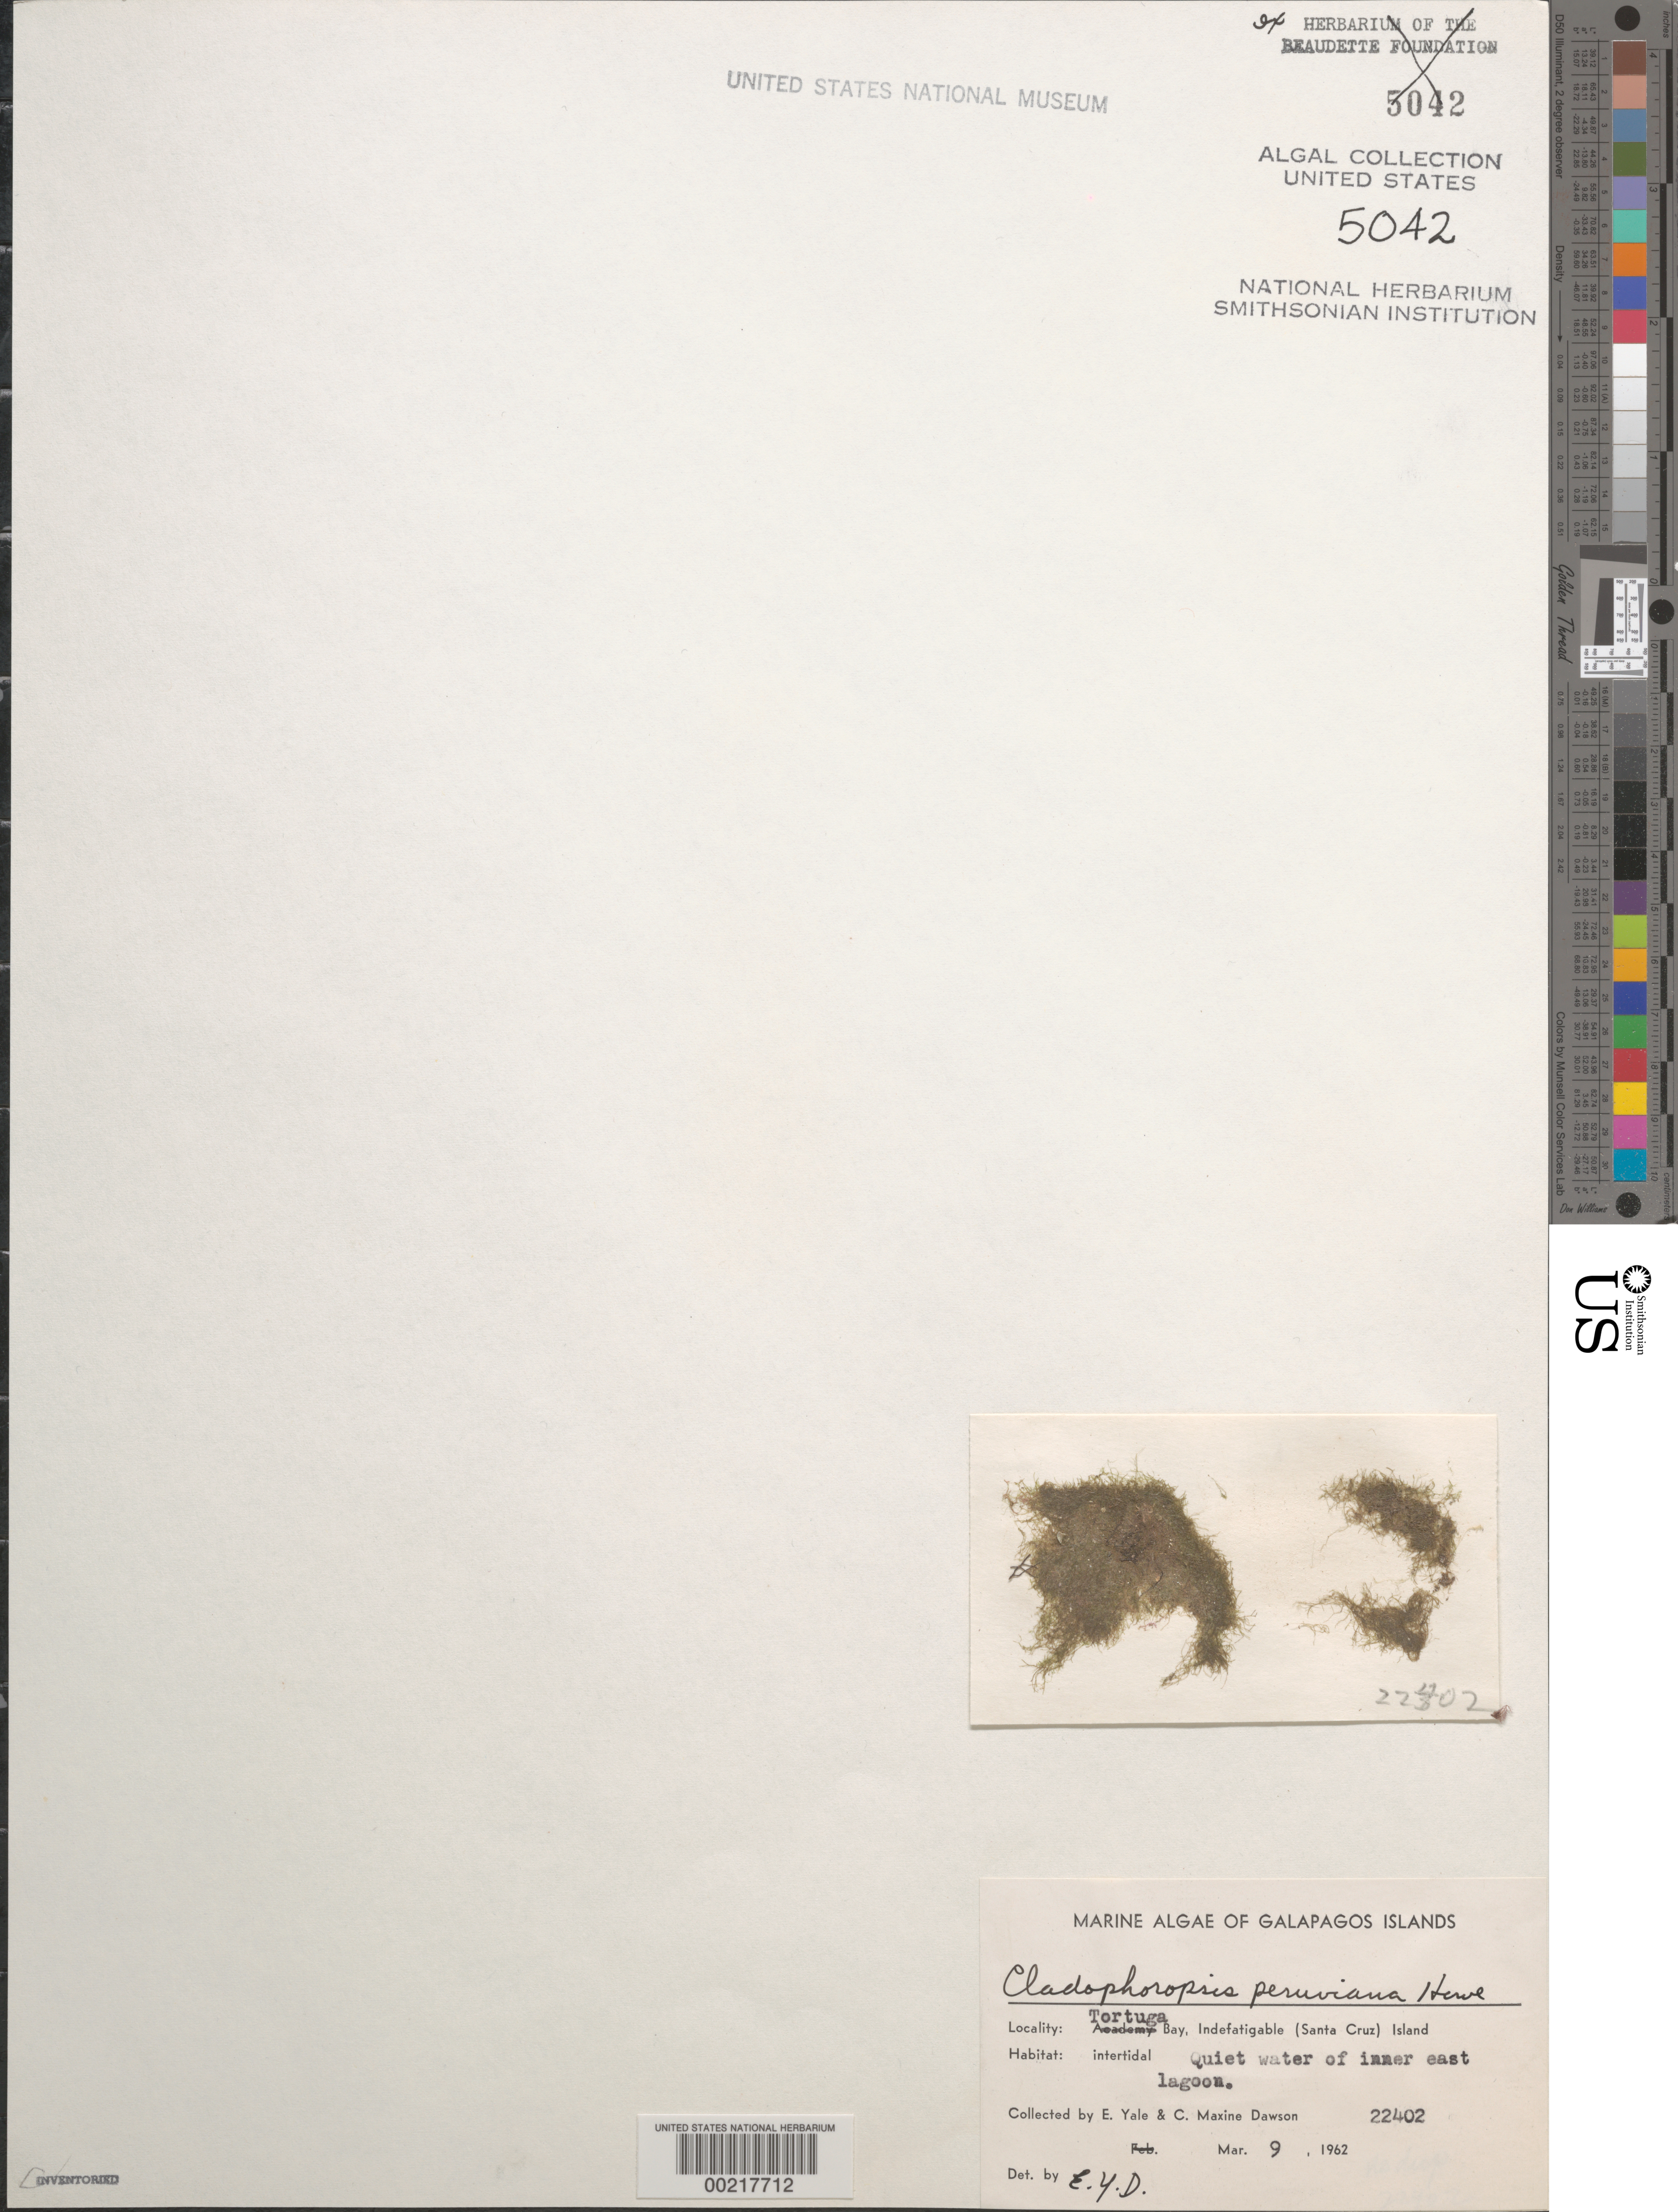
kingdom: Plantae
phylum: Chlorophyta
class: Ulvophyceae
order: Cladophorales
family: Cladophoraceae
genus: Cladophora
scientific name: Cladophora coelothrix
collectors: E. Y. Dawson & C. M. Dawson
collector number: EYD 22402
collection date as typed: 09 Mar 1962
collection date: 1962-03-09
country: Ecuador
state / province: Colón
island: Santa Cruz [Indefatigable, Chaves]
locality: Tortuga Bay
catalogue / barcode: US 5042